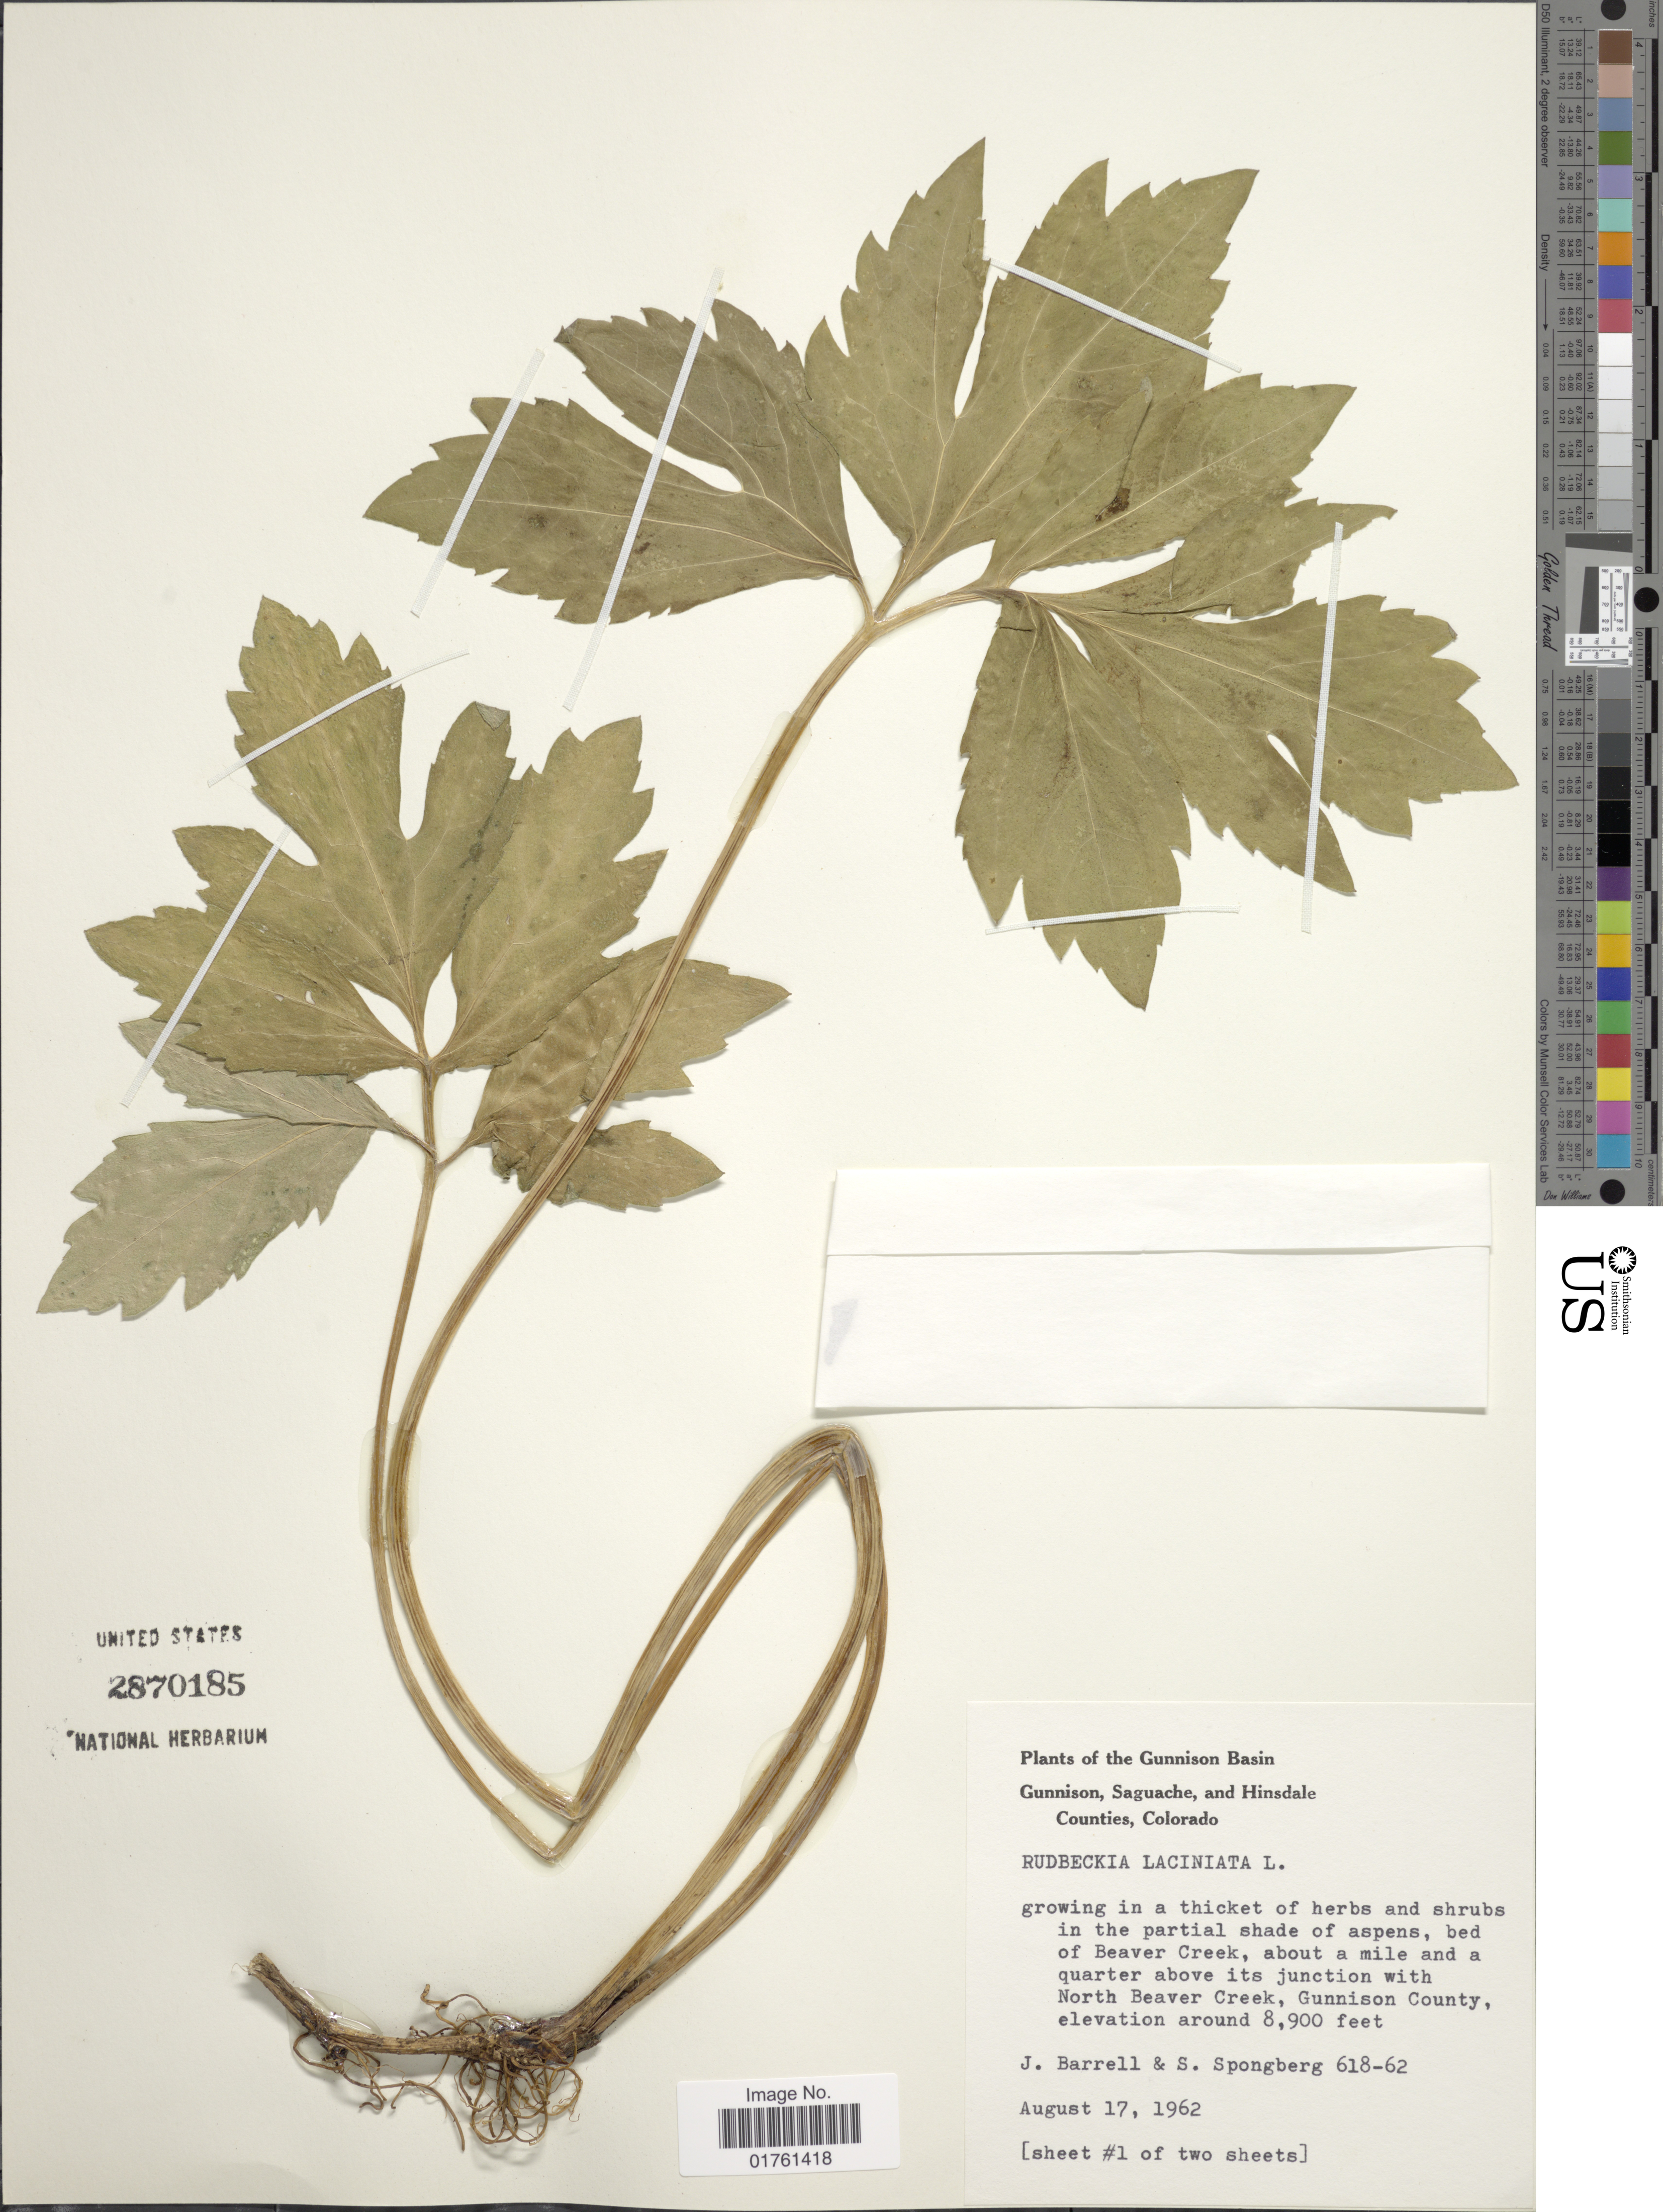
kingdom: Plantae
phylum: Tracheophyta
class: Magnoliopsida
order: Asterales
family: Asteraceae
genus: Rudbeckia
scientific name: Rudbeckia laciniata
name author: L.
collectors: J. Barrell & S. A.Spongberg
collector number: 618-62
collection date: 1962-08-17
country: United States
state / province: Colorado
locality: The Gunnison Basin, Beaver Creek, about a mile and a quarter above its junction with North Beaver Creek, Gunnison County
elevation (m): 2713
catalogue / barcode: US 2870185